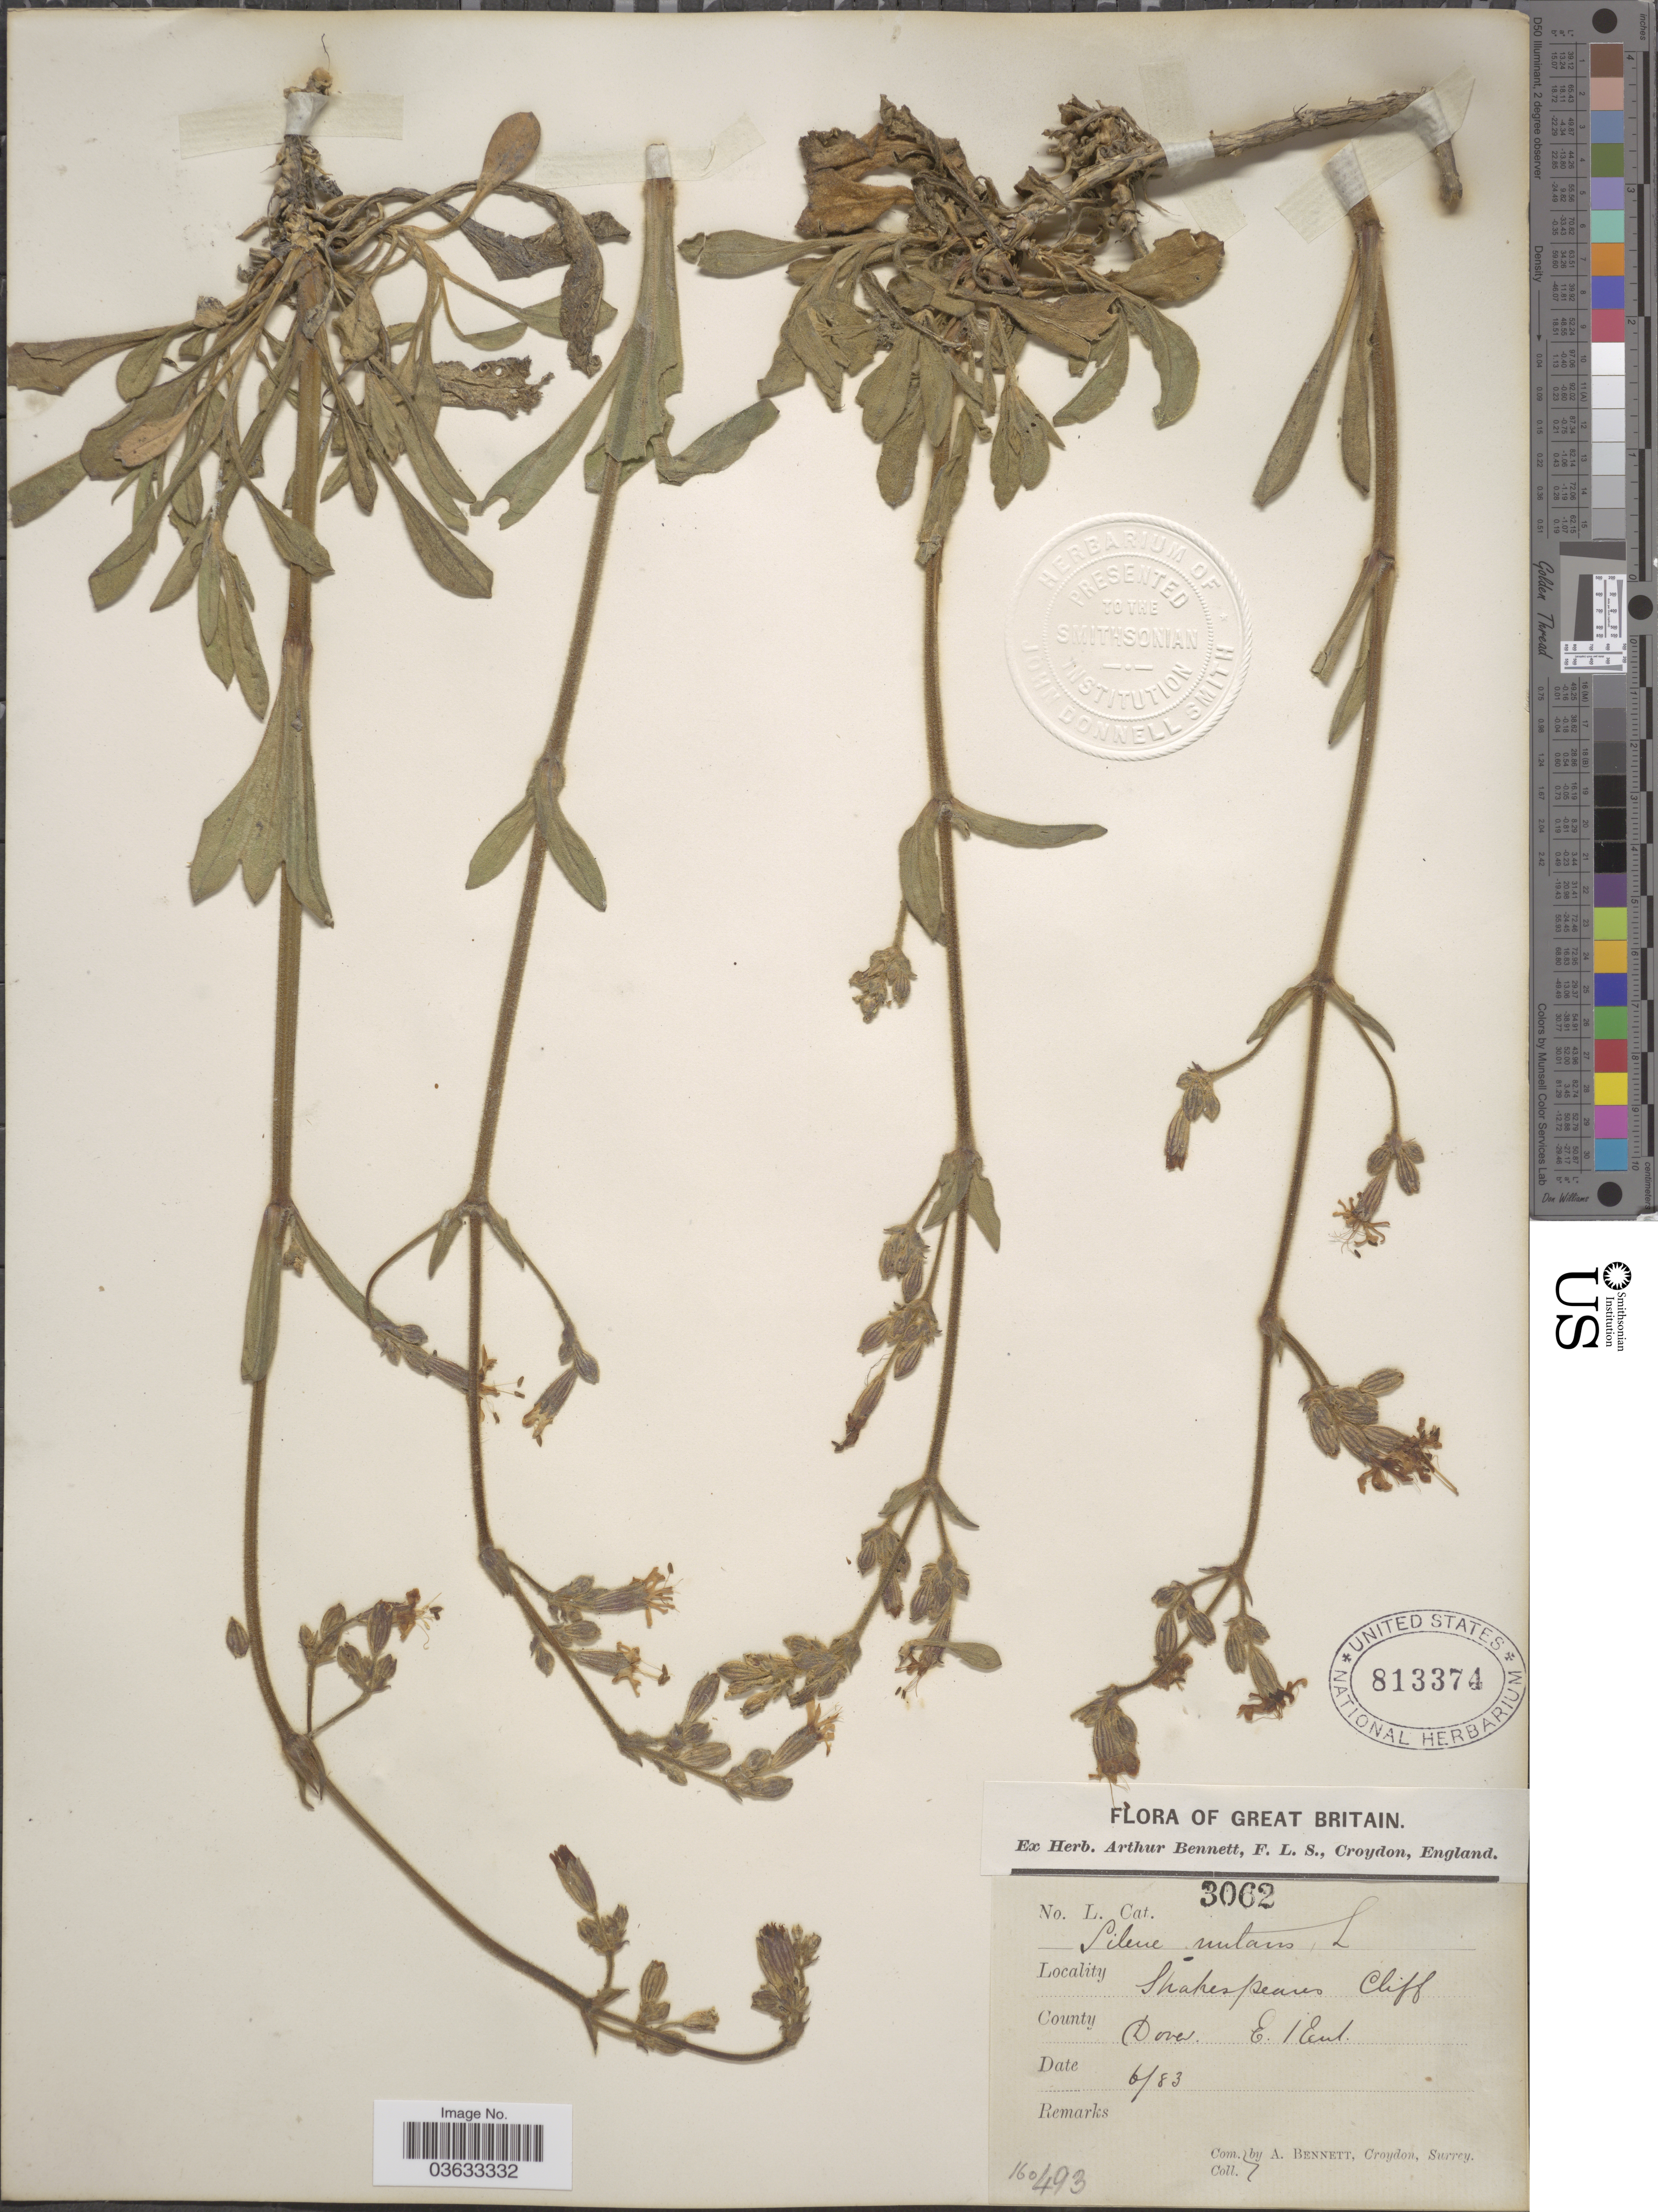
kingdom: Plantae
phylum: Tracheophyta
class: Magnoliopsida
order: Caryophyllales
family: Caryophyllaceae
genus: Silene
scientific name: Silene nutans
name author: L.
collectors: A. Bennett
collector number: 493?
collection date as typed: Transcribed d/m/y: /6/83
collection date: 1883-06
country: United Kingdom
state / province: England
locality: Great Britain. Shakespeare Cliff. Dover. E./Ent.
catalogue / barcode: US 813374